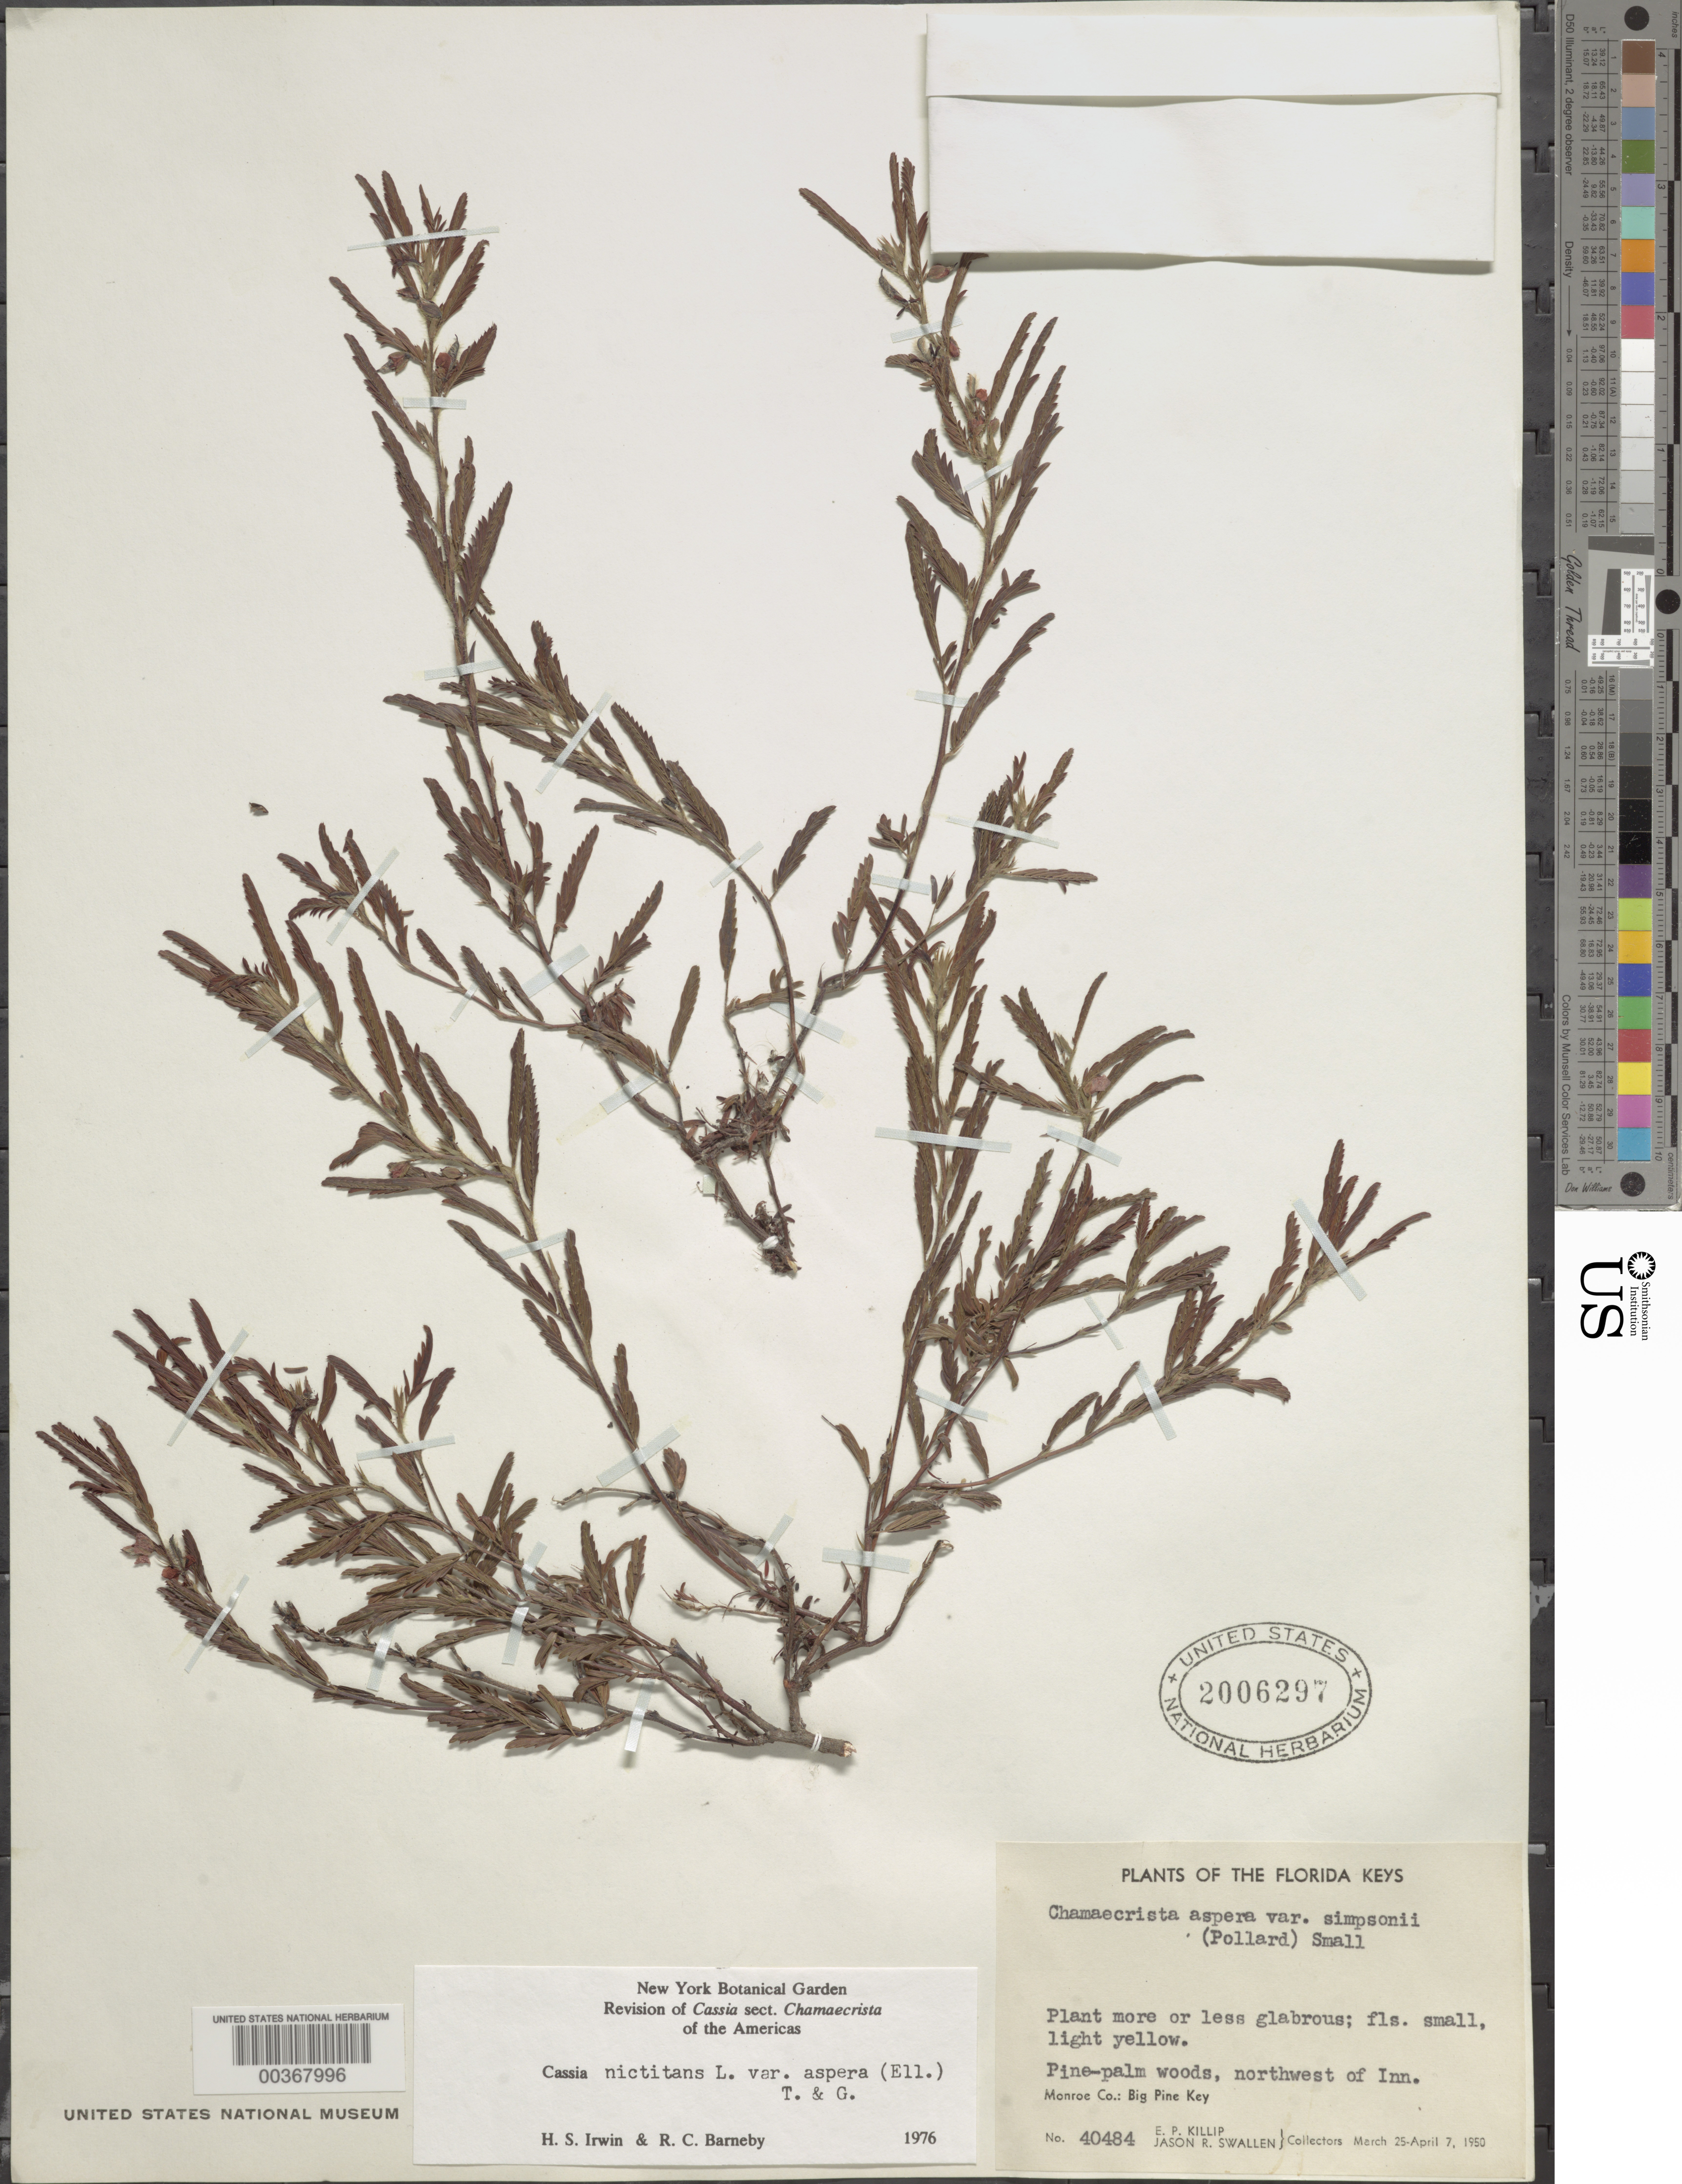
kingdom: Plantae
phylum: Tracheophyta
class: Magnoliopsida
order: Fabales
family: Fabaceae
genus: Chamaecrista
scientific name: Chamaecrista nictitans var. aspera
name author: (Muhl. ex Elliot) H.S. Irwin & Barneby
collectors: E. P. Killip & J. R. Swallen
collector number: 43362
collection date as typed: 25 Mar 1950 to 07 Apr 1950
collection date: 1950-03-25/1950-04-07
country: United States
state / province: Florida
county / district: Monroe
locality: Big pine key; nw of inn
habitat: Woods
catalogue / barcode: US 2006297